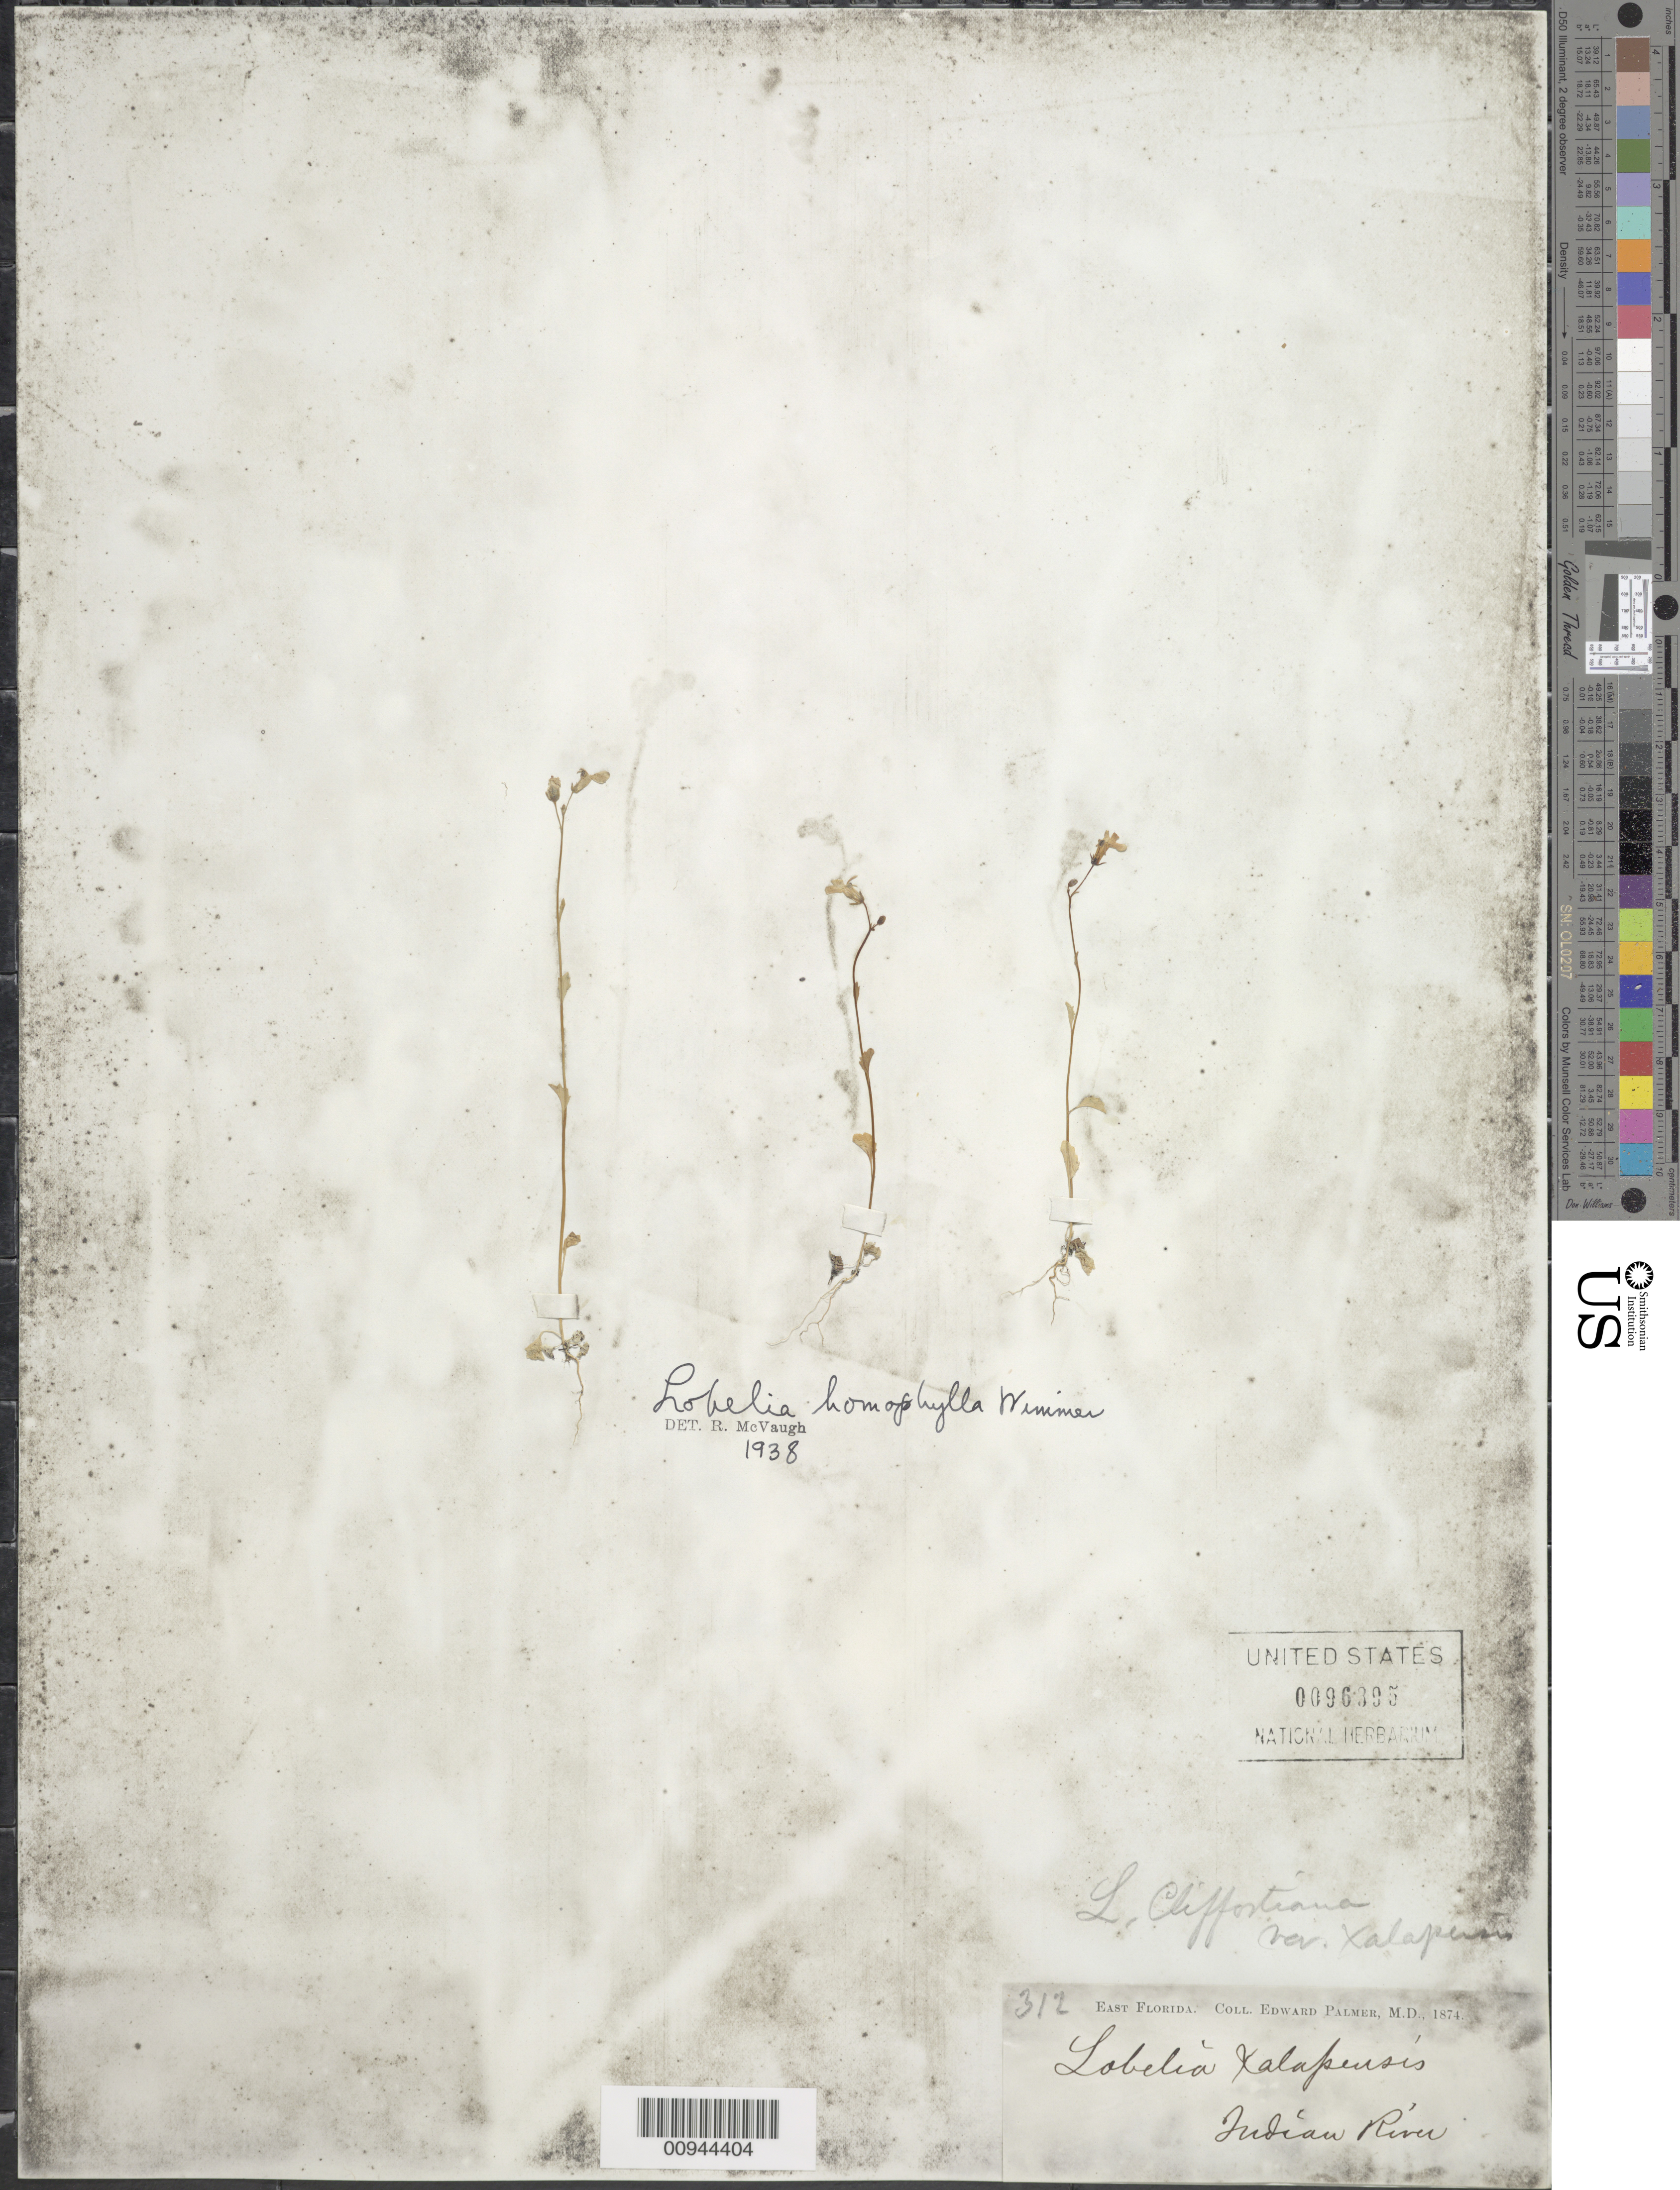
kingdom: Plantae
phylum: Tracheophyta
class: Magnoliopsida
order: Asterales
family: Campanulaceae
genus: Lobelia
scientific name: Lobelia homophylla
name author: E. Wimm.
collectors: E. Palmer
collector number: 312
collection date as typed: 1874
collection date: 1874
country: United States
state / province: Florida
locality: Indian River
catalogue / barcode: US 96395